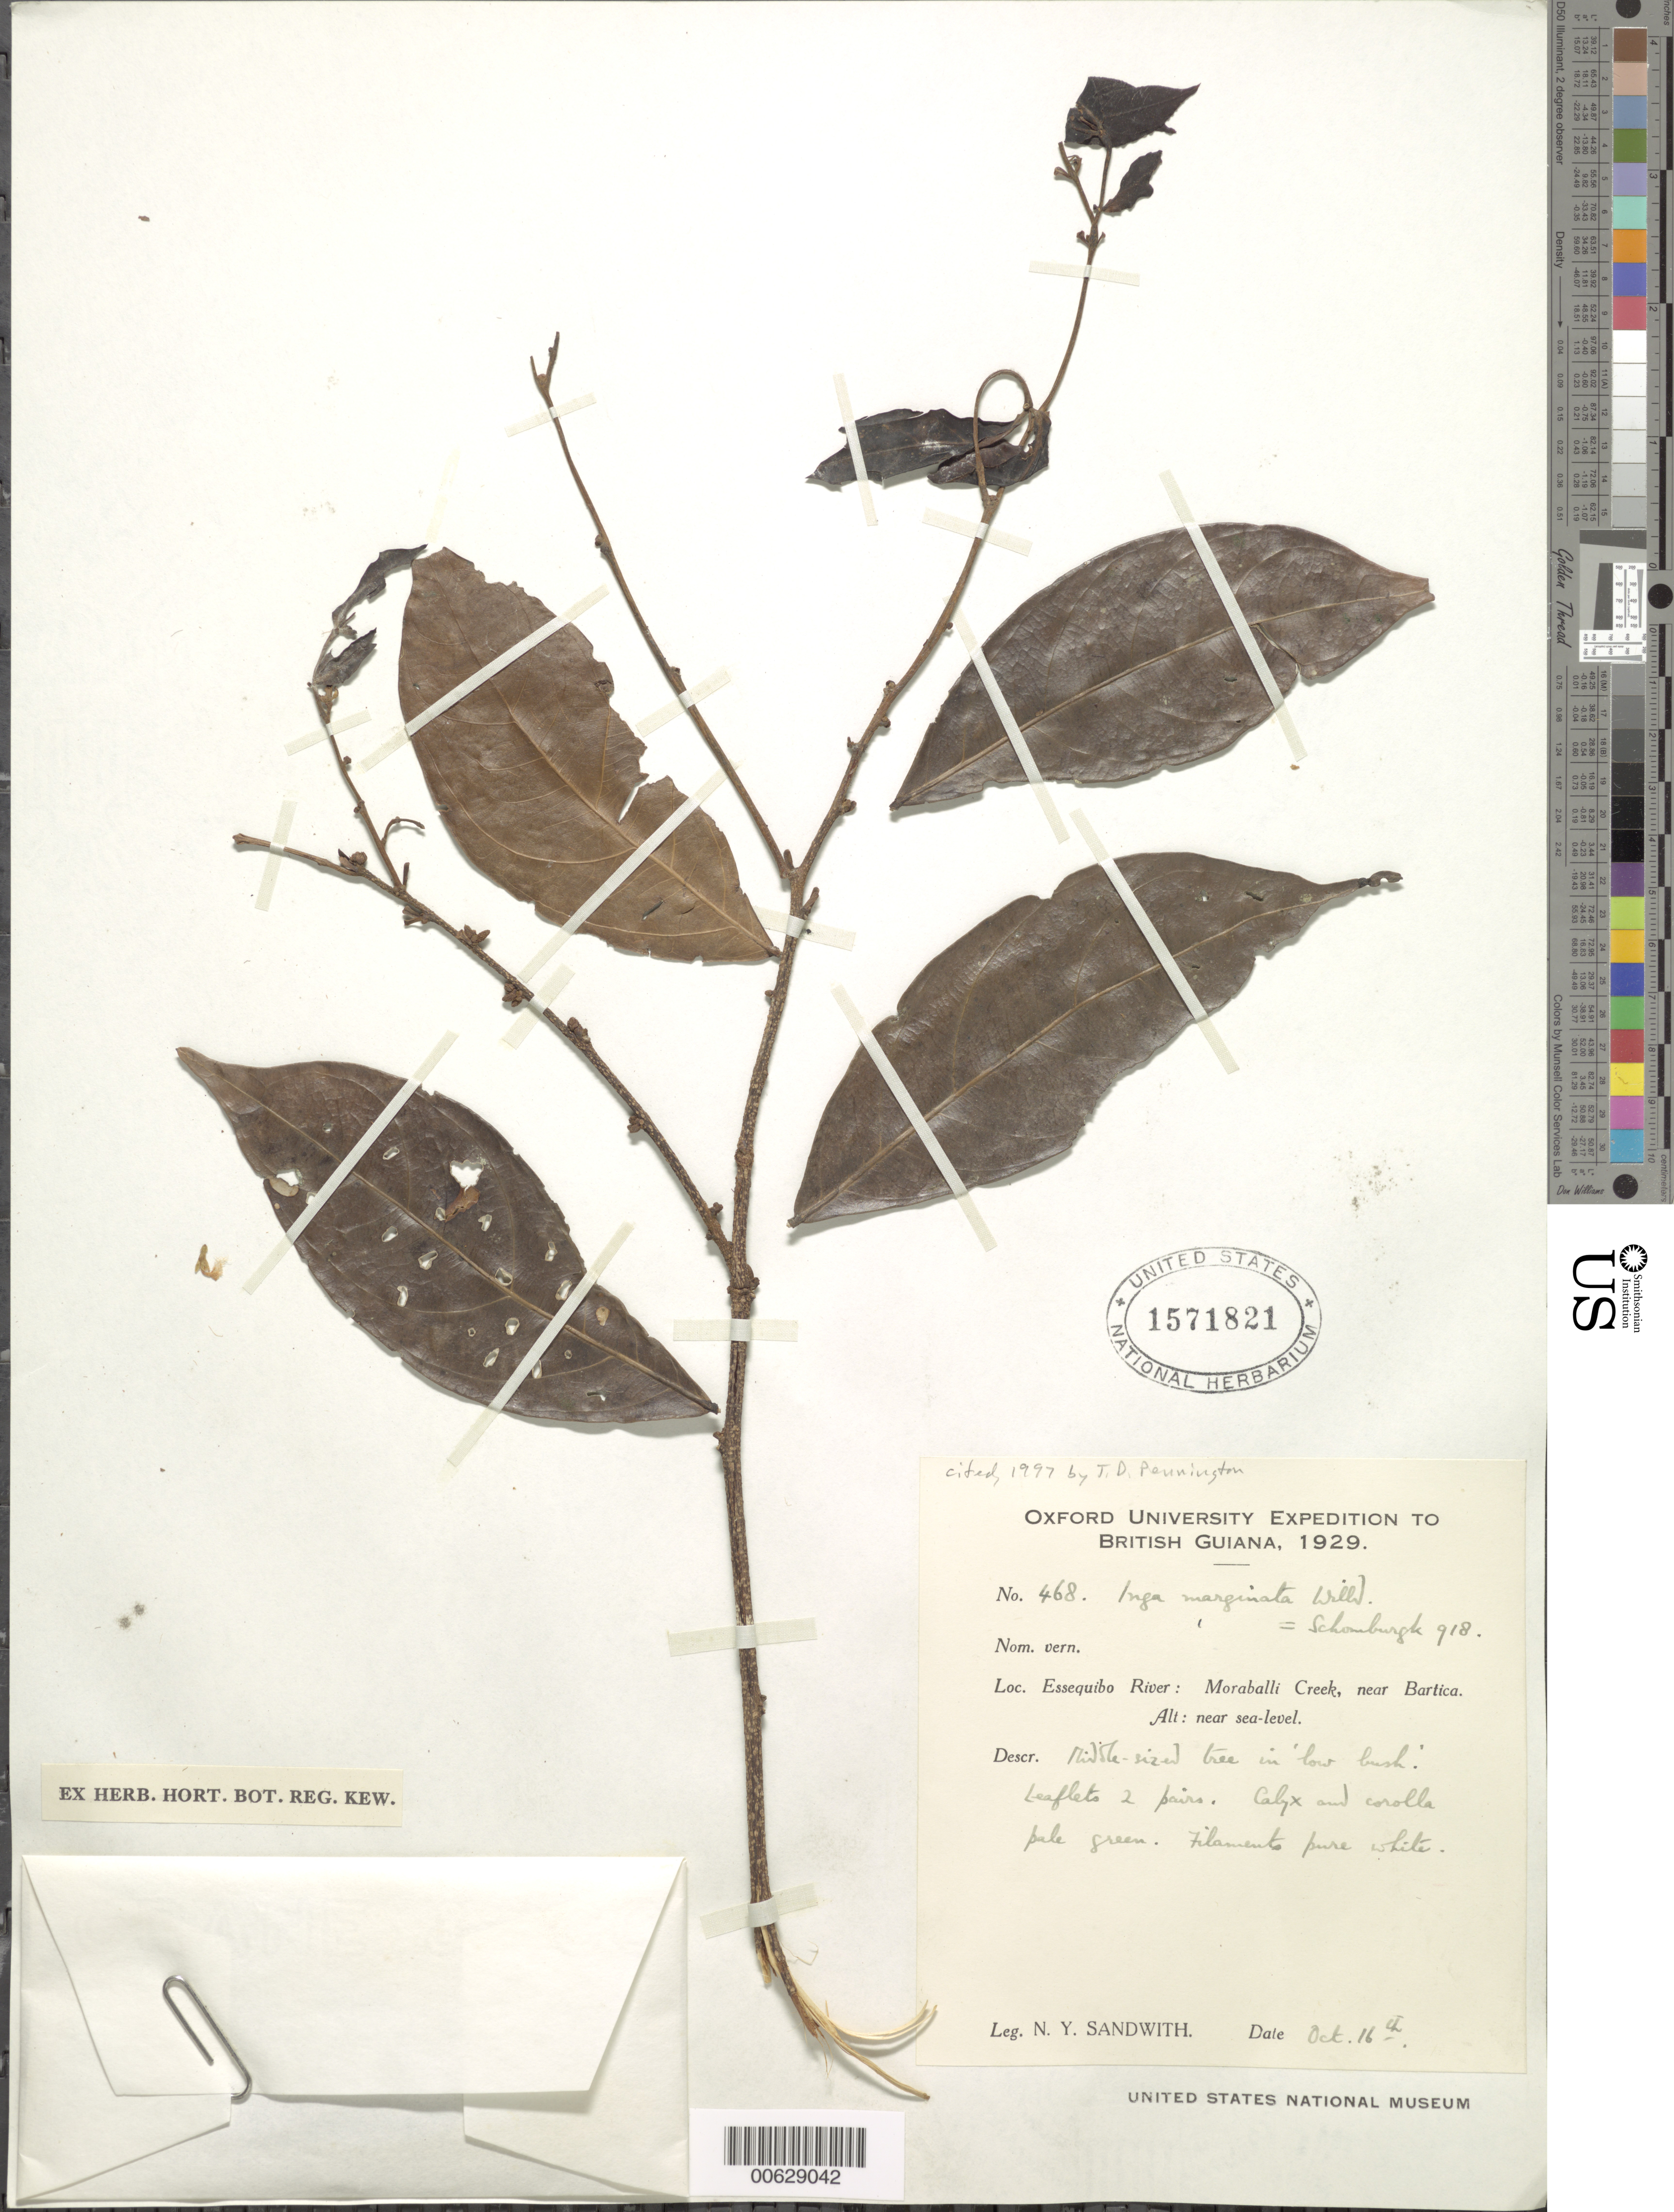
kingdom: Plantae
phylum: Tracheophyta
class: Magnoliopsida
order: Fabales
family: Fabaceae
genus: Inga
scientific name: Inga marginata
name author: Willd.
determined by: Pennington, T. D., (K)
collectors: N. Y. Sandwith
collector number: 468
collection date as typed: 16-Oct-29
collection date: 1929-10-16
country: Guyana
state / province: U. Demerara-Berbice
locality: Moraballi Creek, Essequibo R., near Bartica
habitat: Low bush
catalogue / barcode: US 1571821